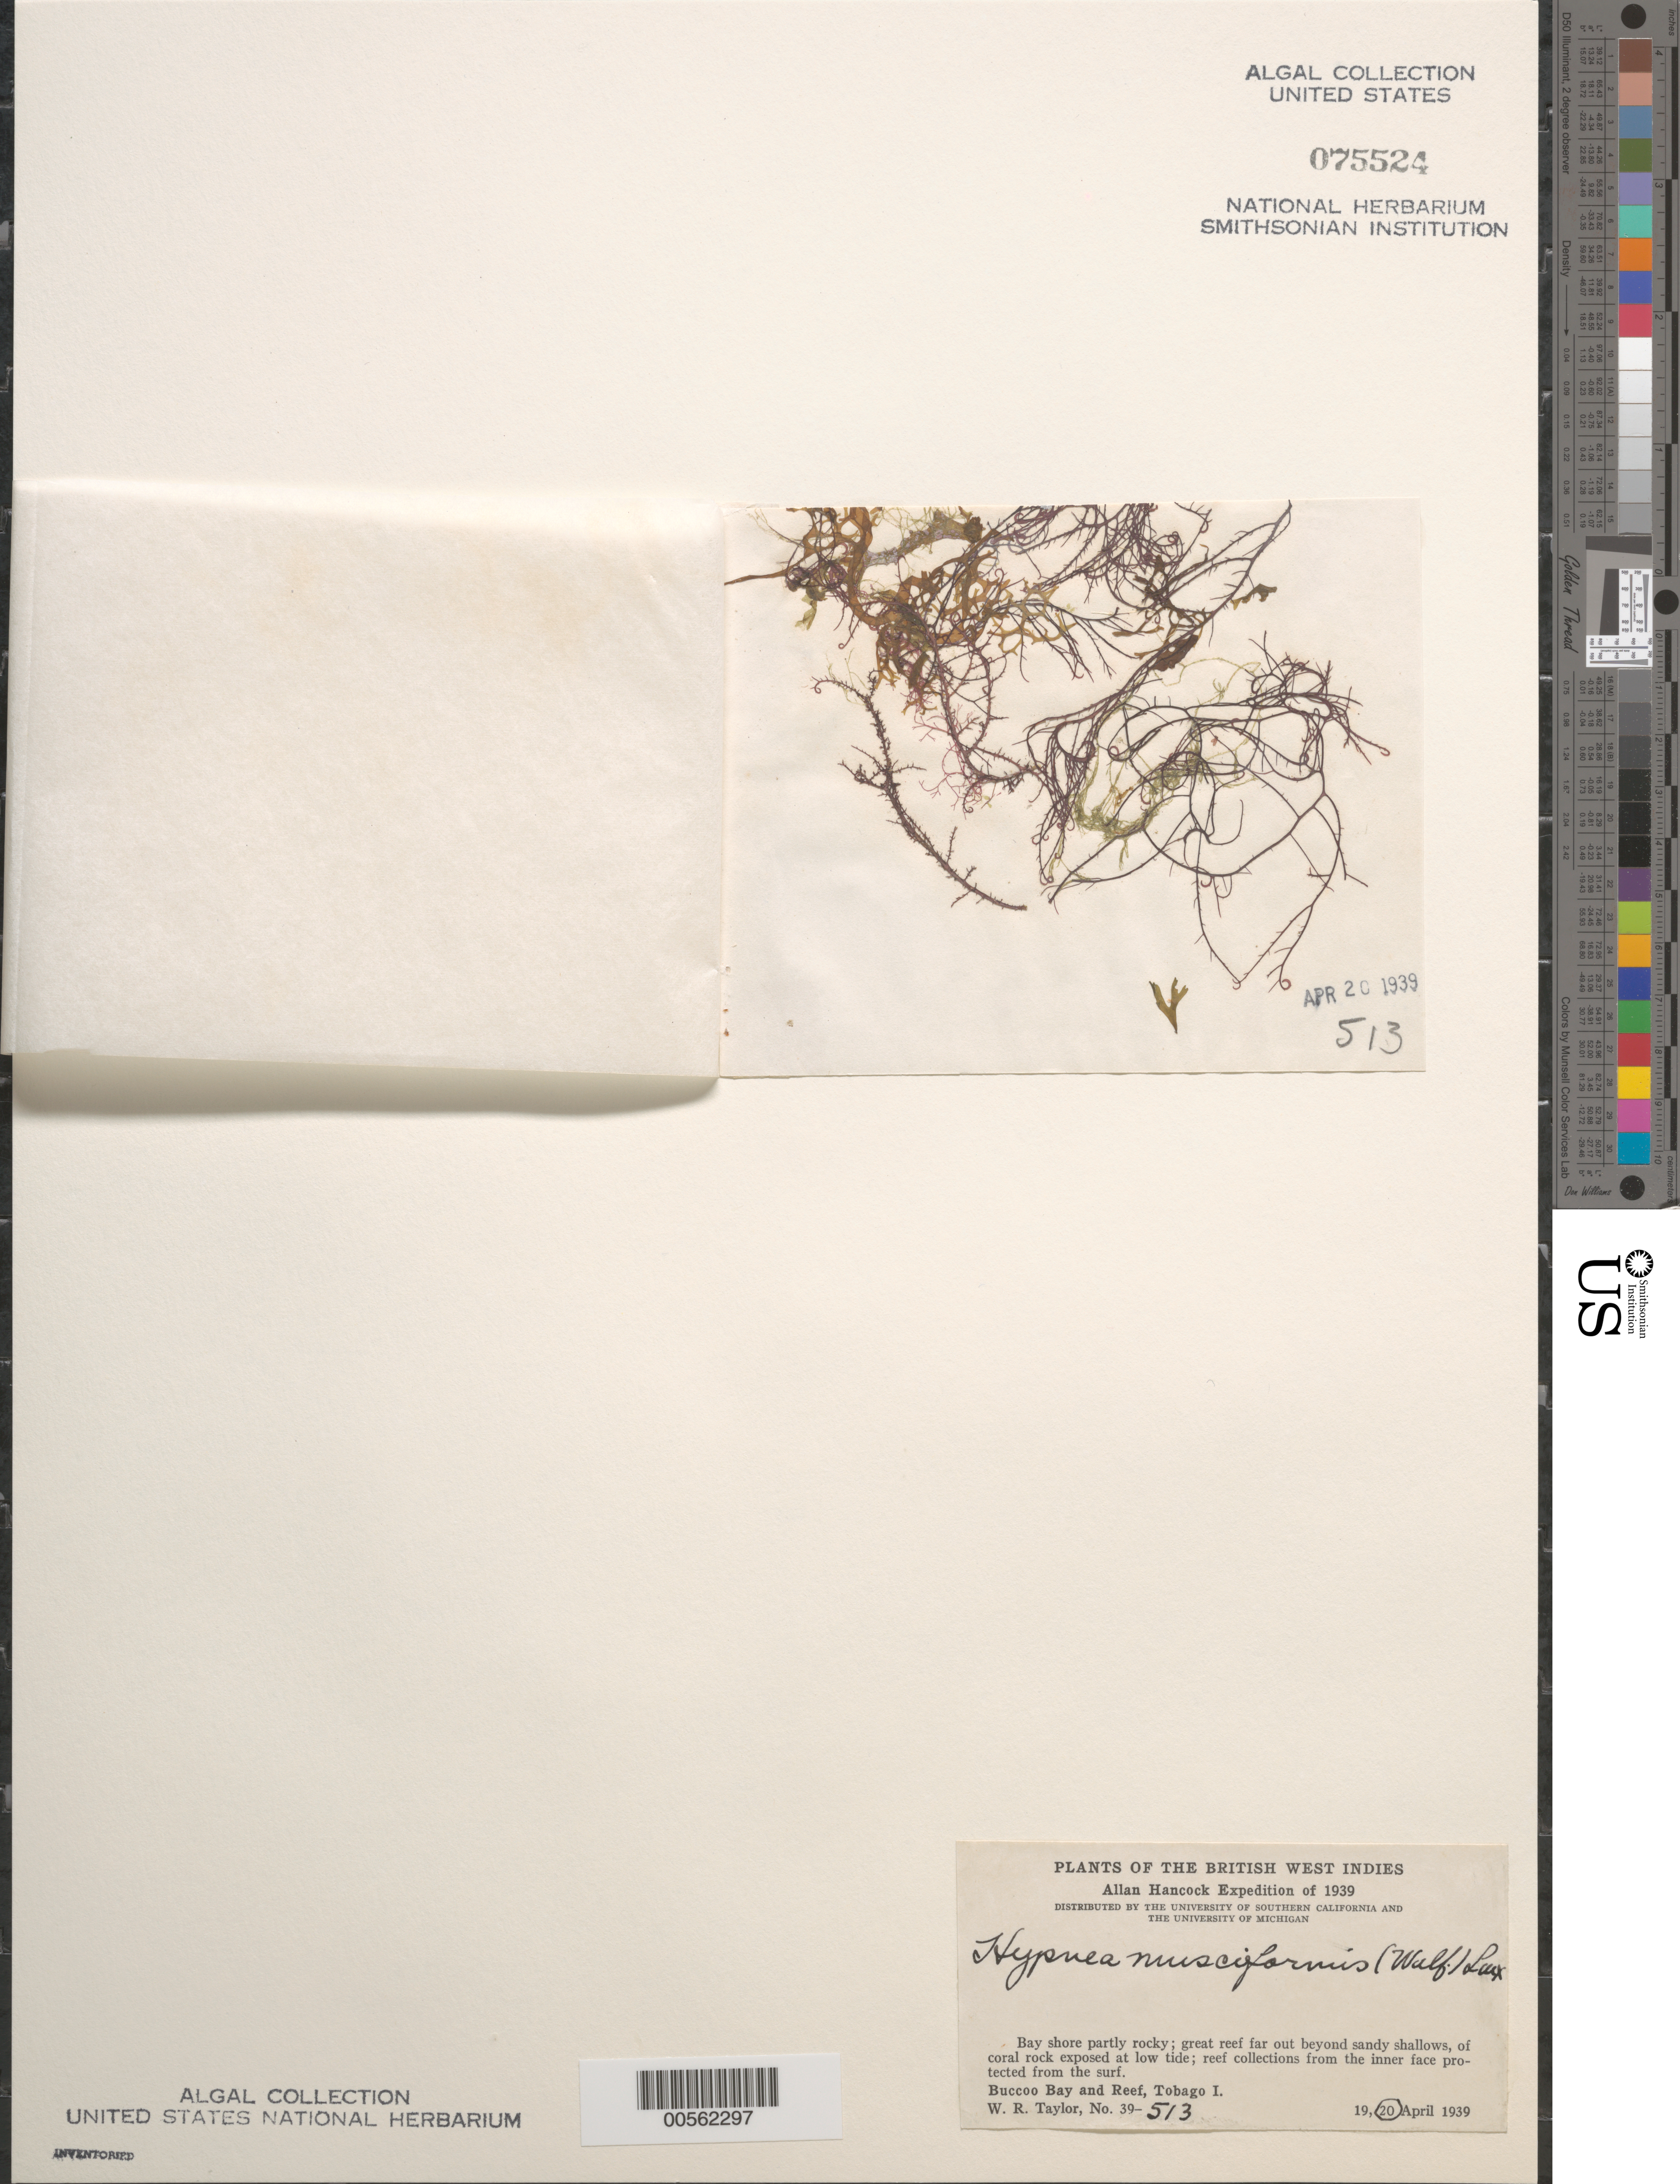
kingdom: Plantae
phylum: Rhodophyta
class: Florideophyceae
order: Gigartinales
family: Cystocloniaceae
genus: Hypnea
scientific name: Hypnea musciformis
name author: (Wulfen) J.V.Lamouroux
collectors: W. R. Taylor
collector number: WRT 39-513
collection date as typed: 20 Apr 1939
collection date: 1939-04-20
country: Trinidad and Tobago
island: Tobago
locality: Bucco Bay (Buccoo Bay) and Bucco Reef (Buccoo Reef)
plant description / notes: Allan Hancock Expedition of 1939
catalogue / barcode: US 75524